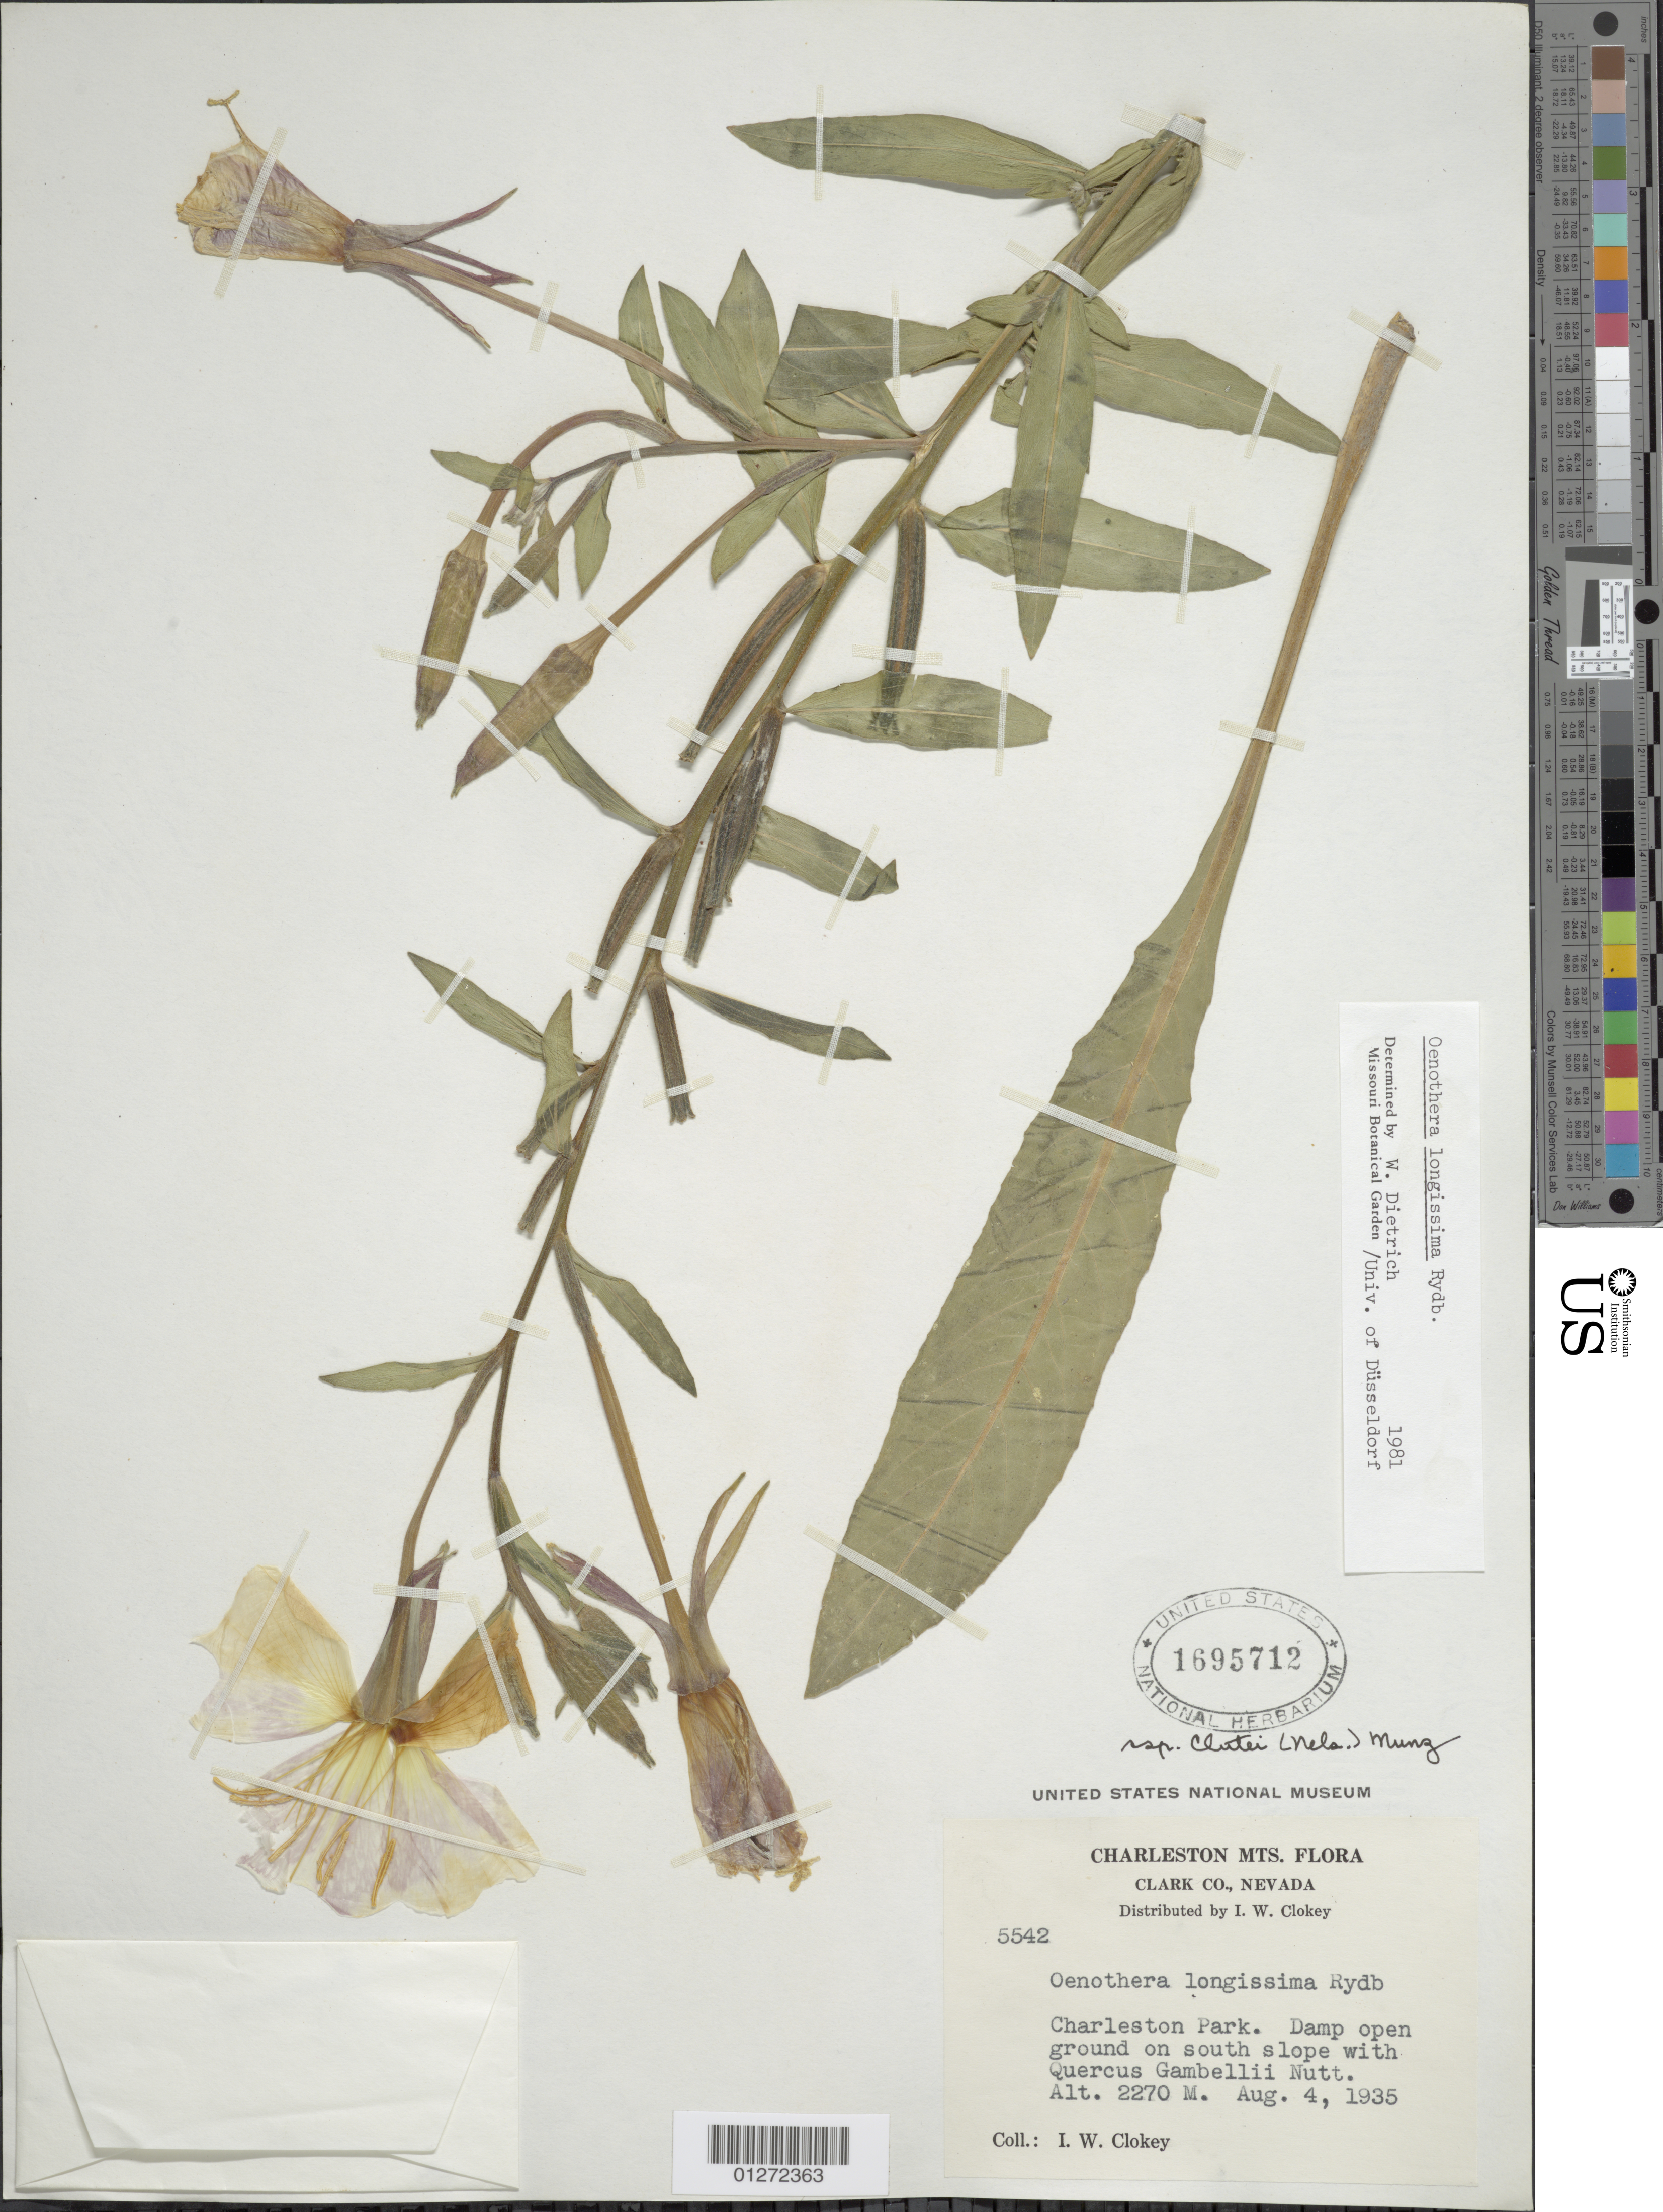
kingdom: Plantae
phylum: Tracheophyta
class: Magnoliopsida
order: Myrtales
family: Onagraceae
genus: Oenothera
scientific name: Oenothera longissima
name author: Rydb.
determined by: Dietrich, W.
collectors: I. W. Clokey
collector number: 5542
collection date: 1935-08-04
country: United States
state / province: Nevada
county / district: Clark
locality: Charleston Park.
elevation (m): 692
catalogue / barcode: US 1695712